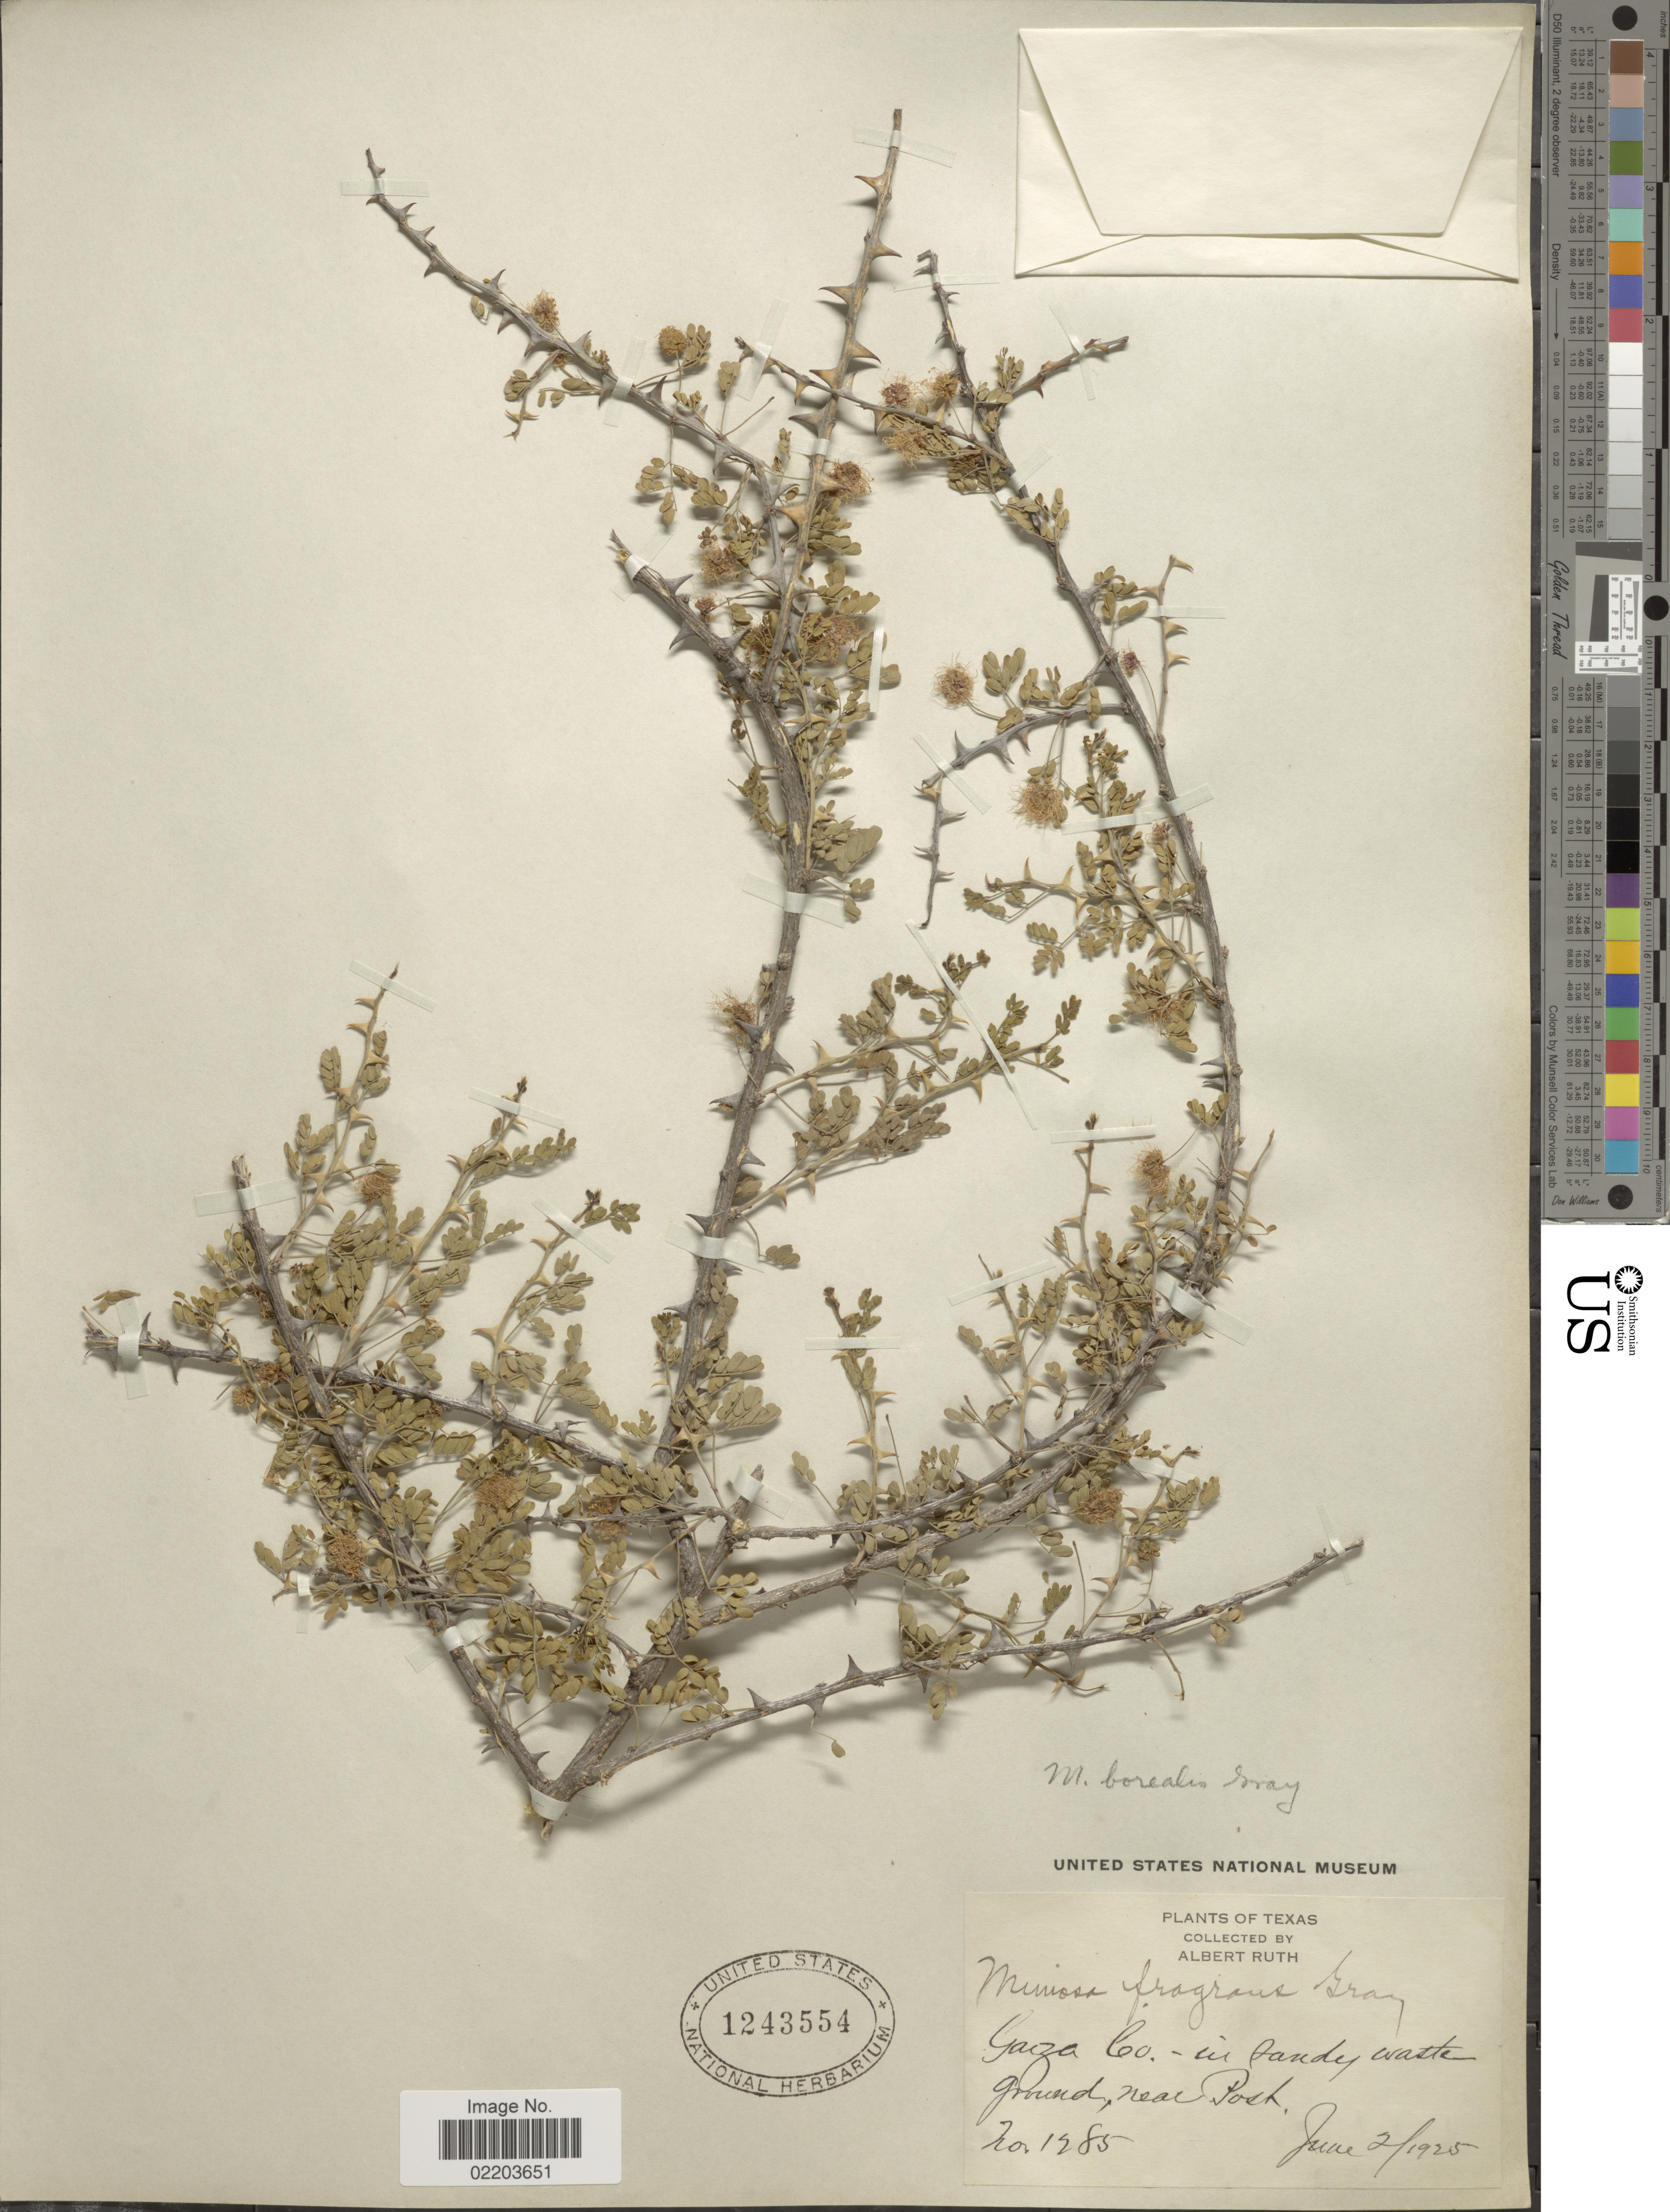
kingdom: Plantae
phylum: Tracheophyta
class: Magnoliopsida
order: Fabales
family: Fabaceae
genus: Mimosa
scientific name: Mimosa borealis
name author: A. Gray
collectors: A. Ruth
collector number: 1285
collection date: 1925-06-02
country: United States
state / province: Texas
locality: Garza Co. - in sandy waste ground, near Post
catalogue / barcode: US 1243554